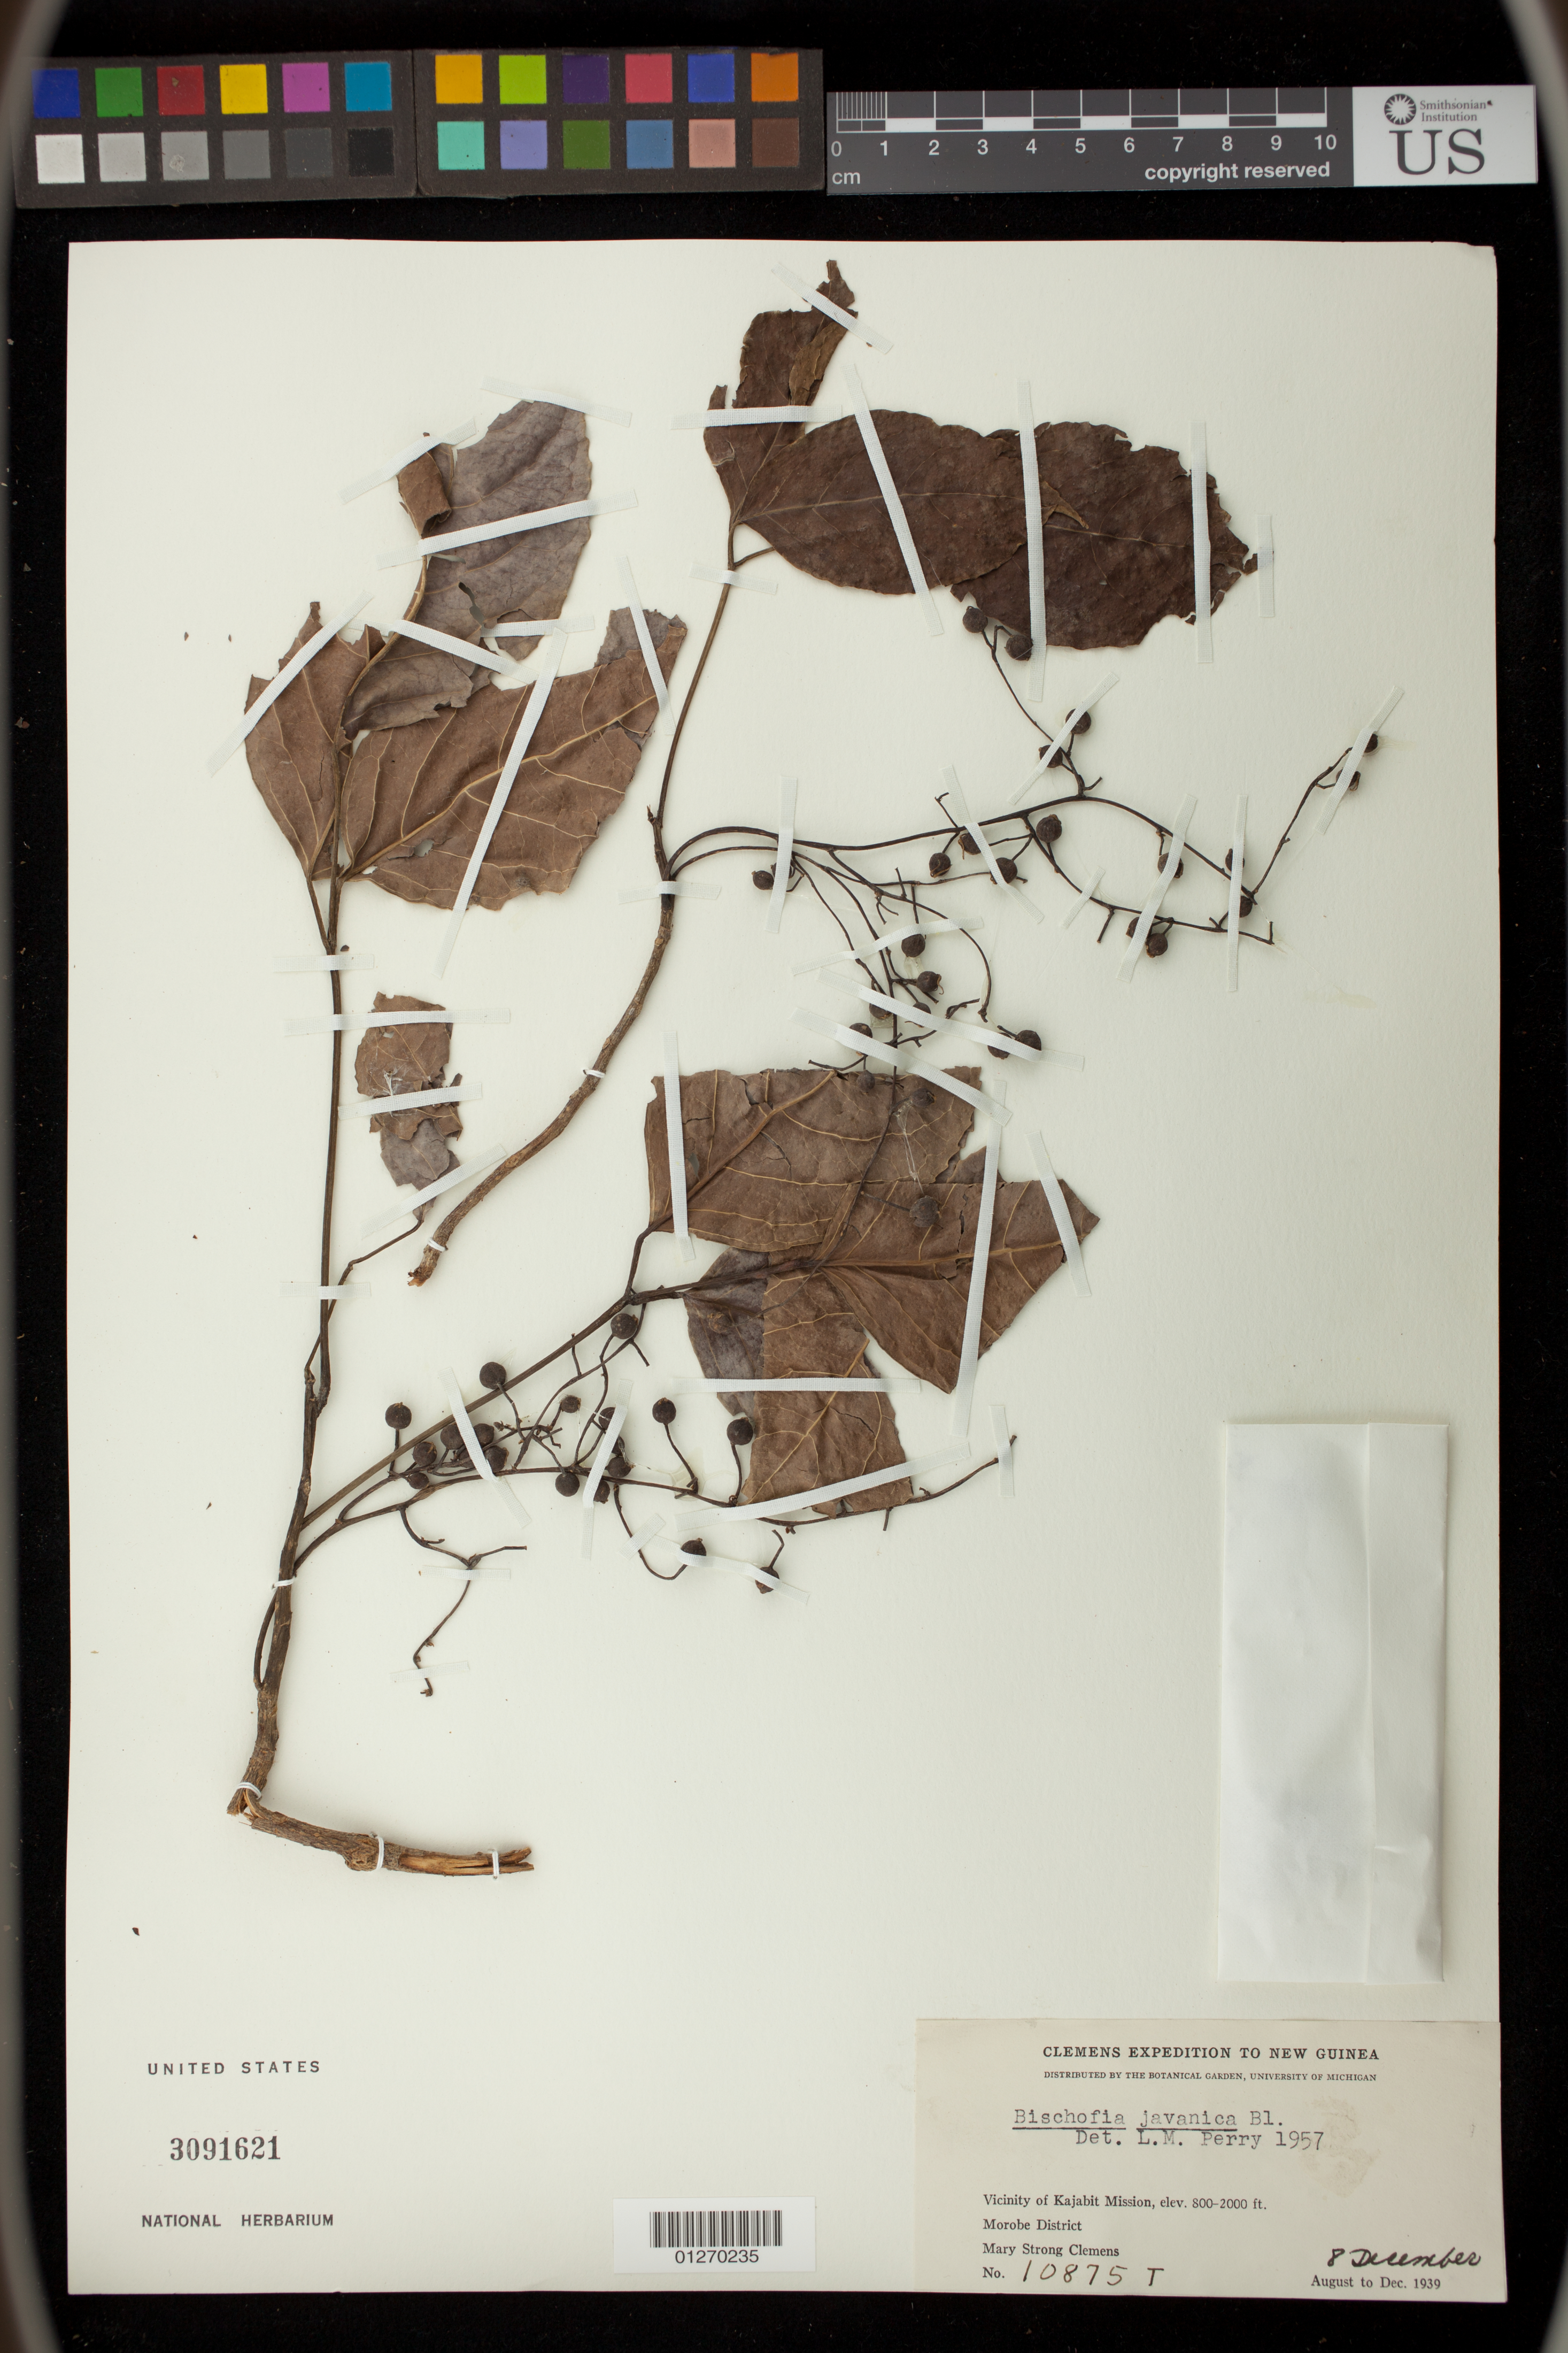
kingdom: Plantae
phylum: Tracheophyta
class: Magnoliopsida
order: Malpighiales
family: Phyllanthaceae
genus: Bischofia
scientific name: Bischofia javanica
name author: Blume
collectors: M. S. Clemens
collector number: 10875T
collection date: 1939-12-08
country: Papua New Guinea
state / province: Morobe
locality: Vicinity of Kajabit Mission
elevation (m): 244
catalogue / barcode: US 3091621